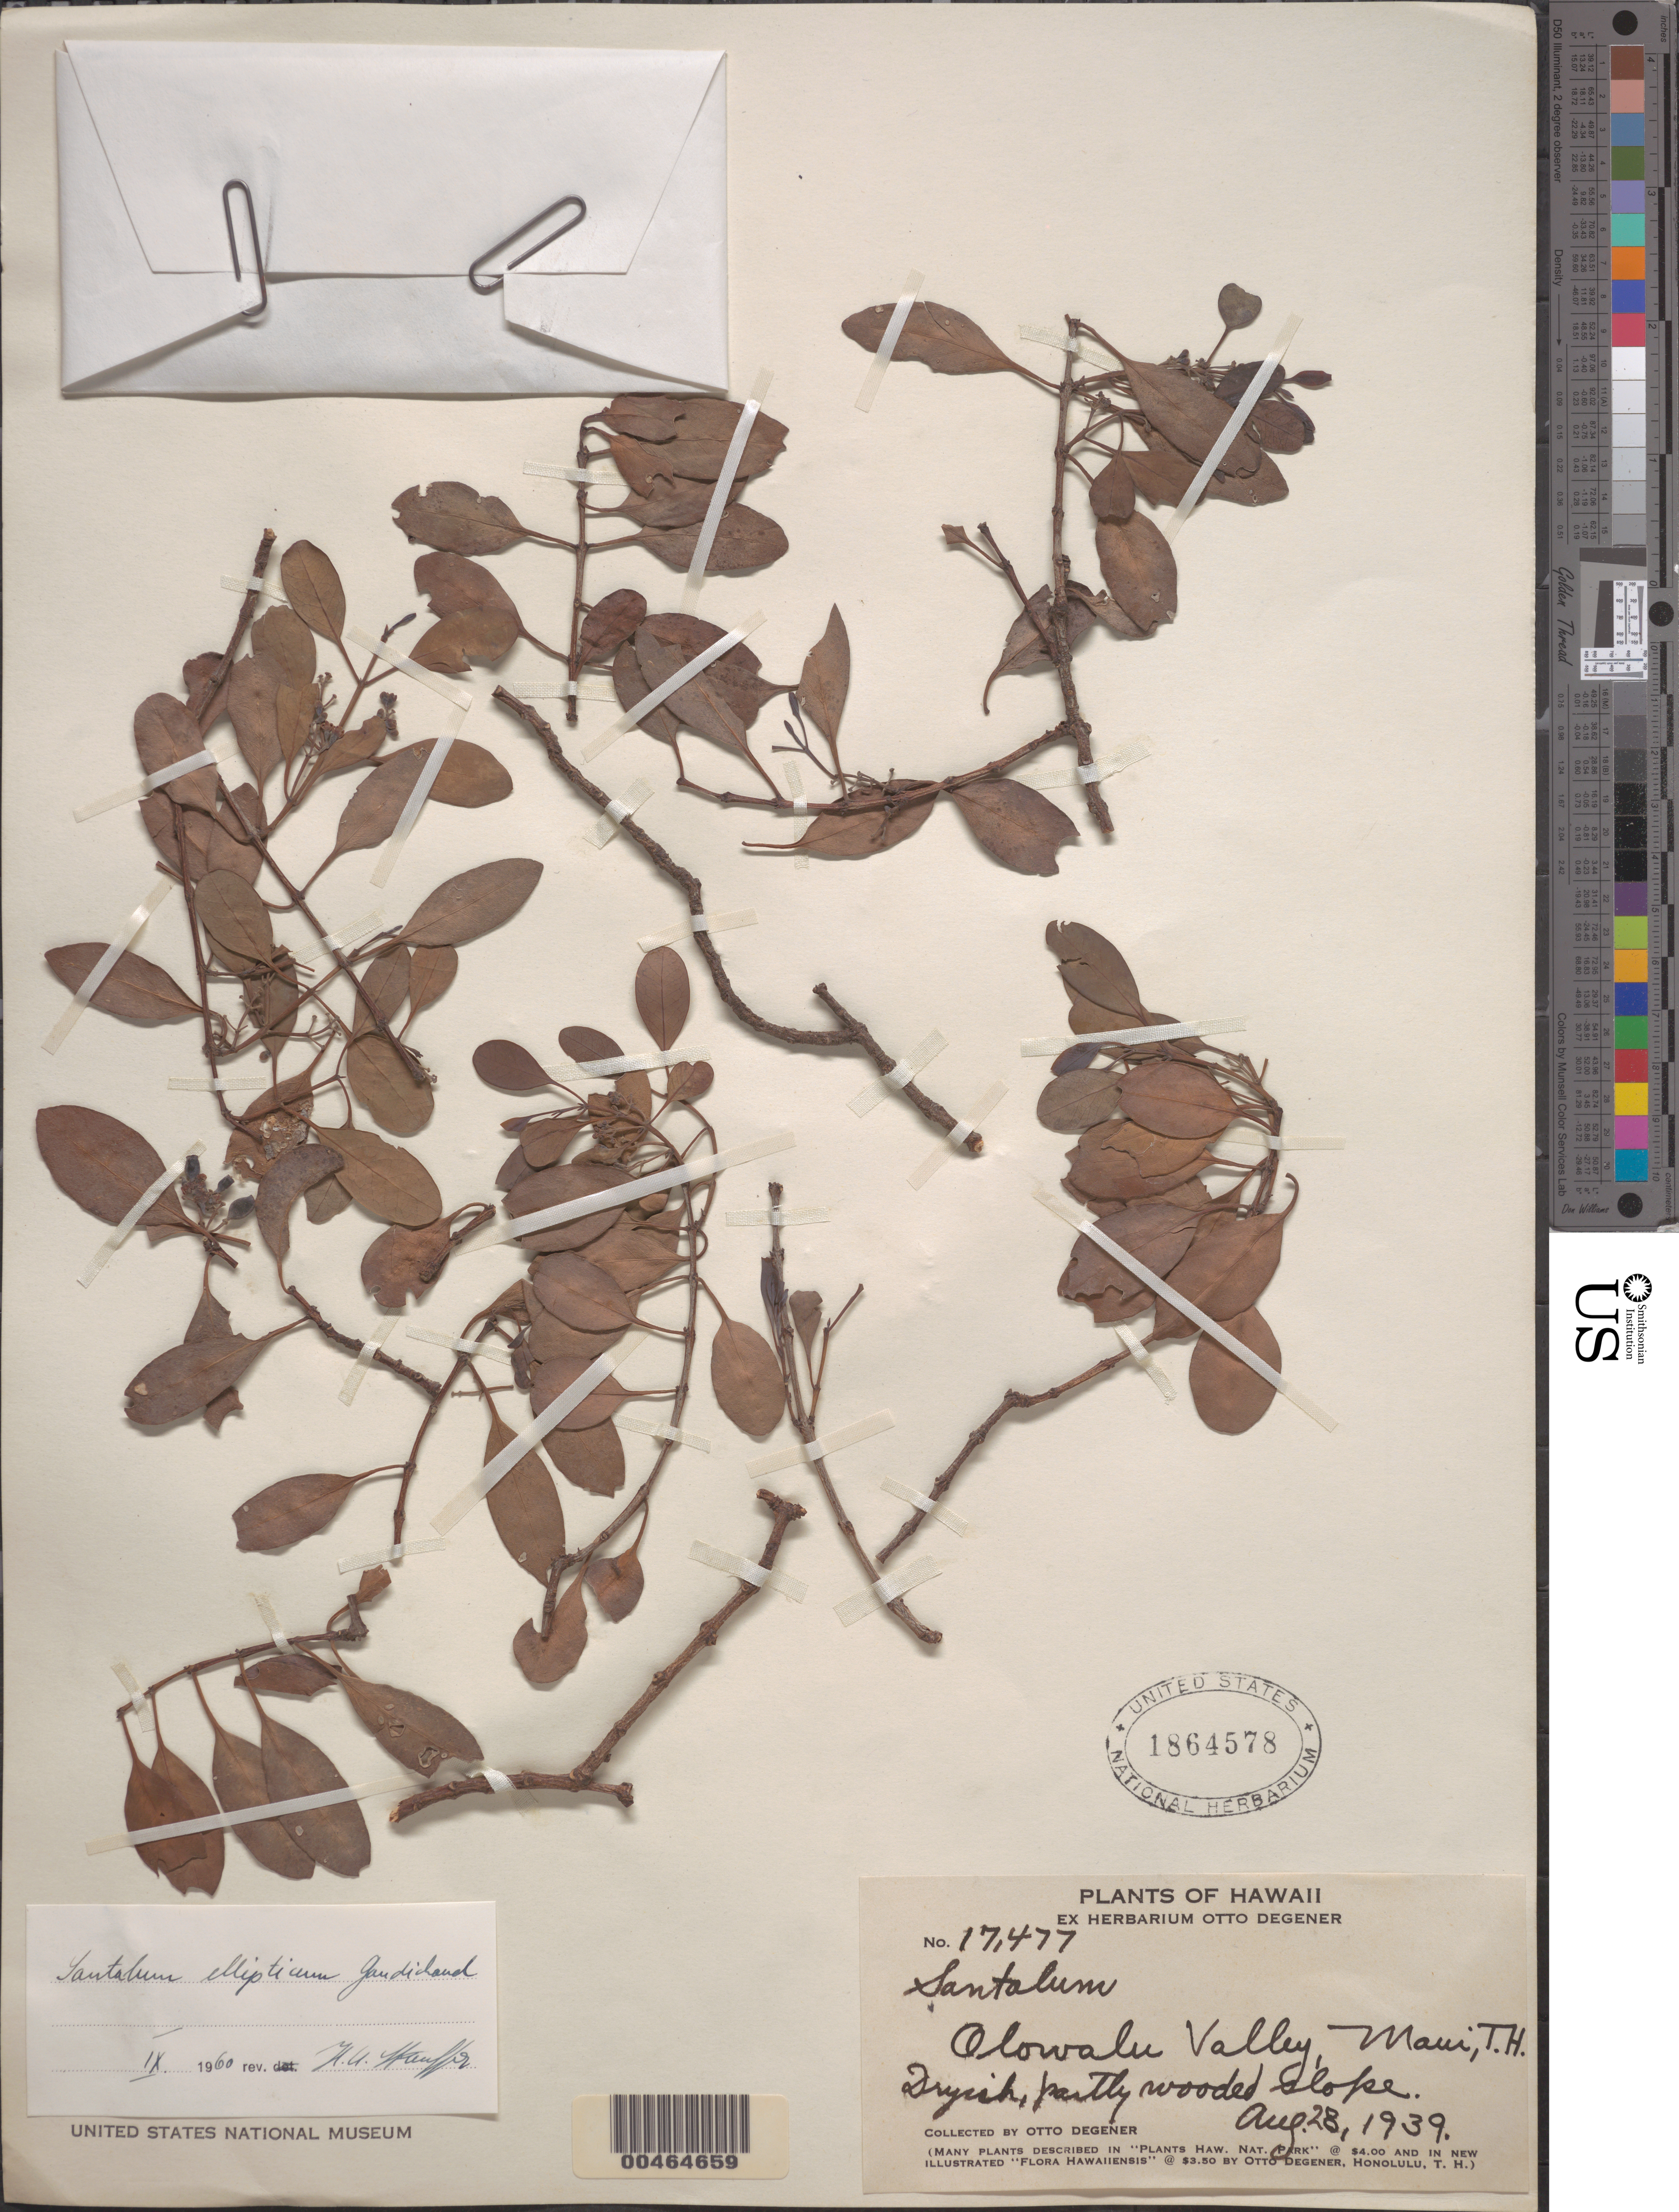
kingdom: Plantae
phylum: Tracheophyta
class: Magnoliopsida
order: Santalales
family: Santalaceae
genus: Santalum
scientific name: Santalum ellipticum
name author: Gaudich.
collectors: O. Degener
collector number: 17477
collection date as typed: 28 Aug 1939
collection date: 1939-08-28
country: United States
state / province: Hawaii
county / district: Maui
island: Maui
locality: Olowalu Valley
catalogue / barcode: US 1864578